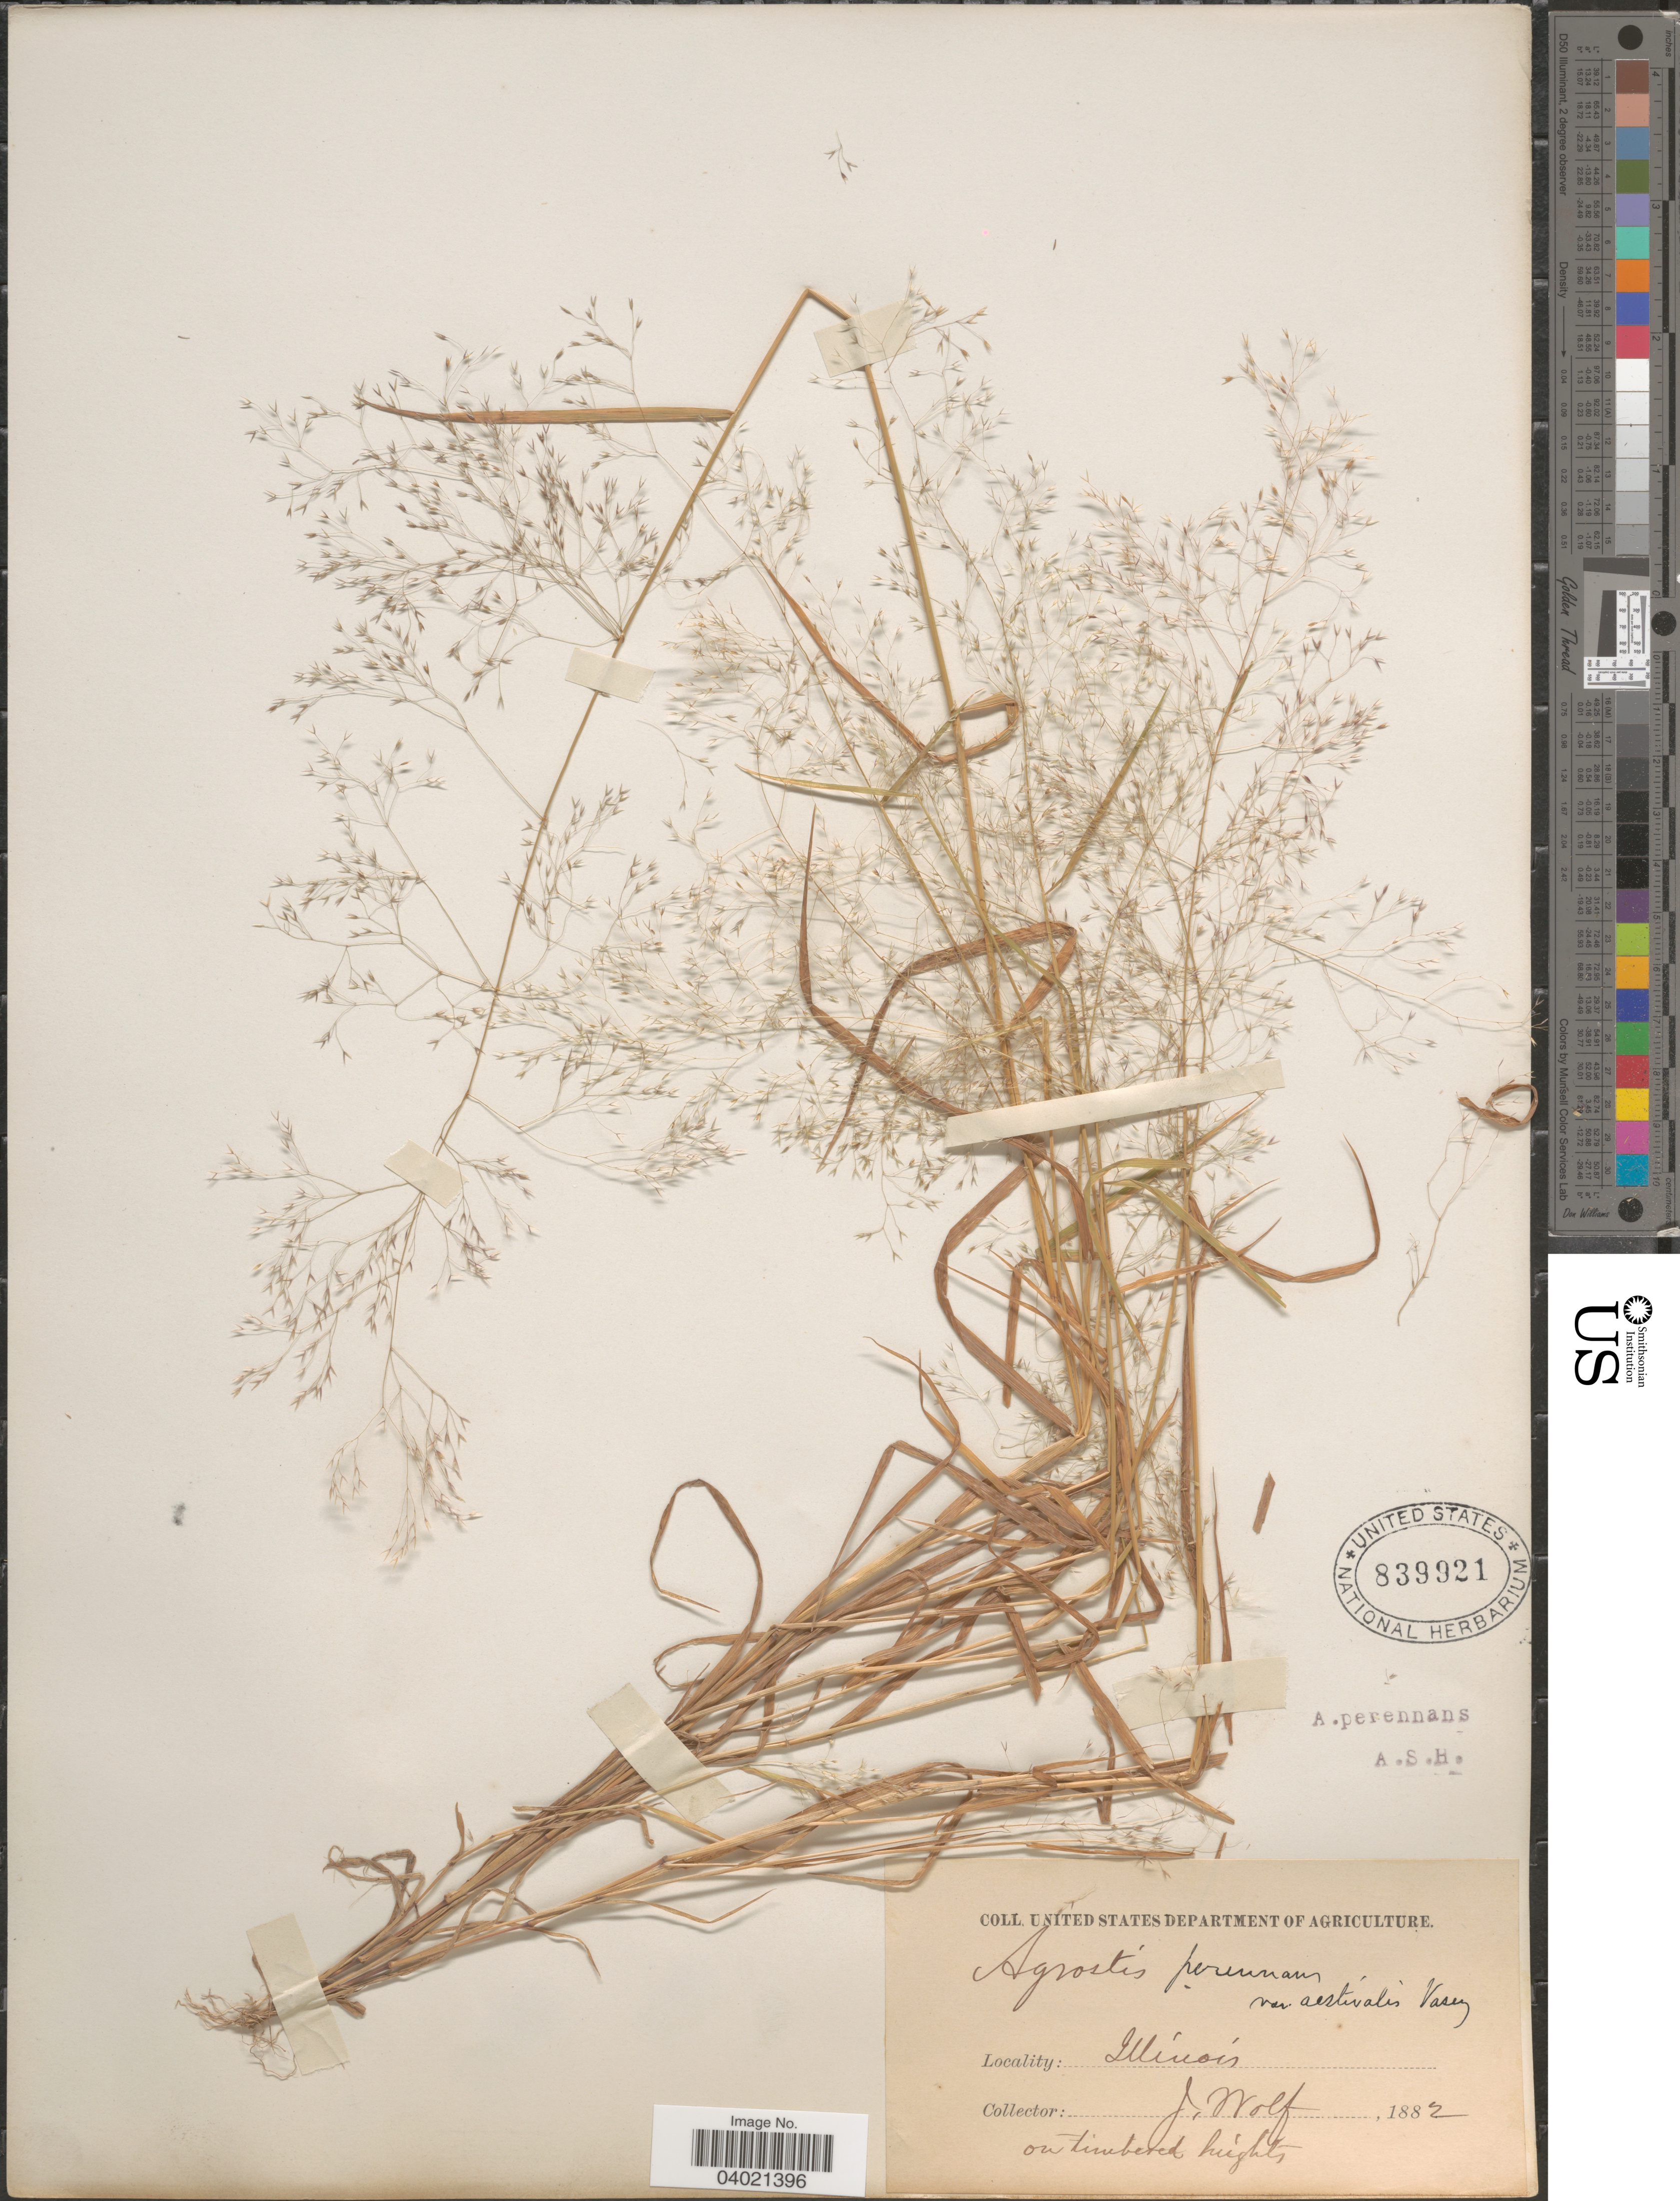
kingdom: Plantae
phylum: Tracheophyta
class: Liliopsida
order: Poales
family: Poaceae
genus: Agrostis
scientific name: Agrostis perennans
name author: (Walter) Tuck.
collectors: J. Wolf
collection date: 1882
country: United States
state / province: Illinois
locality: On timbered heights.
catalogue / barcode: US 839921